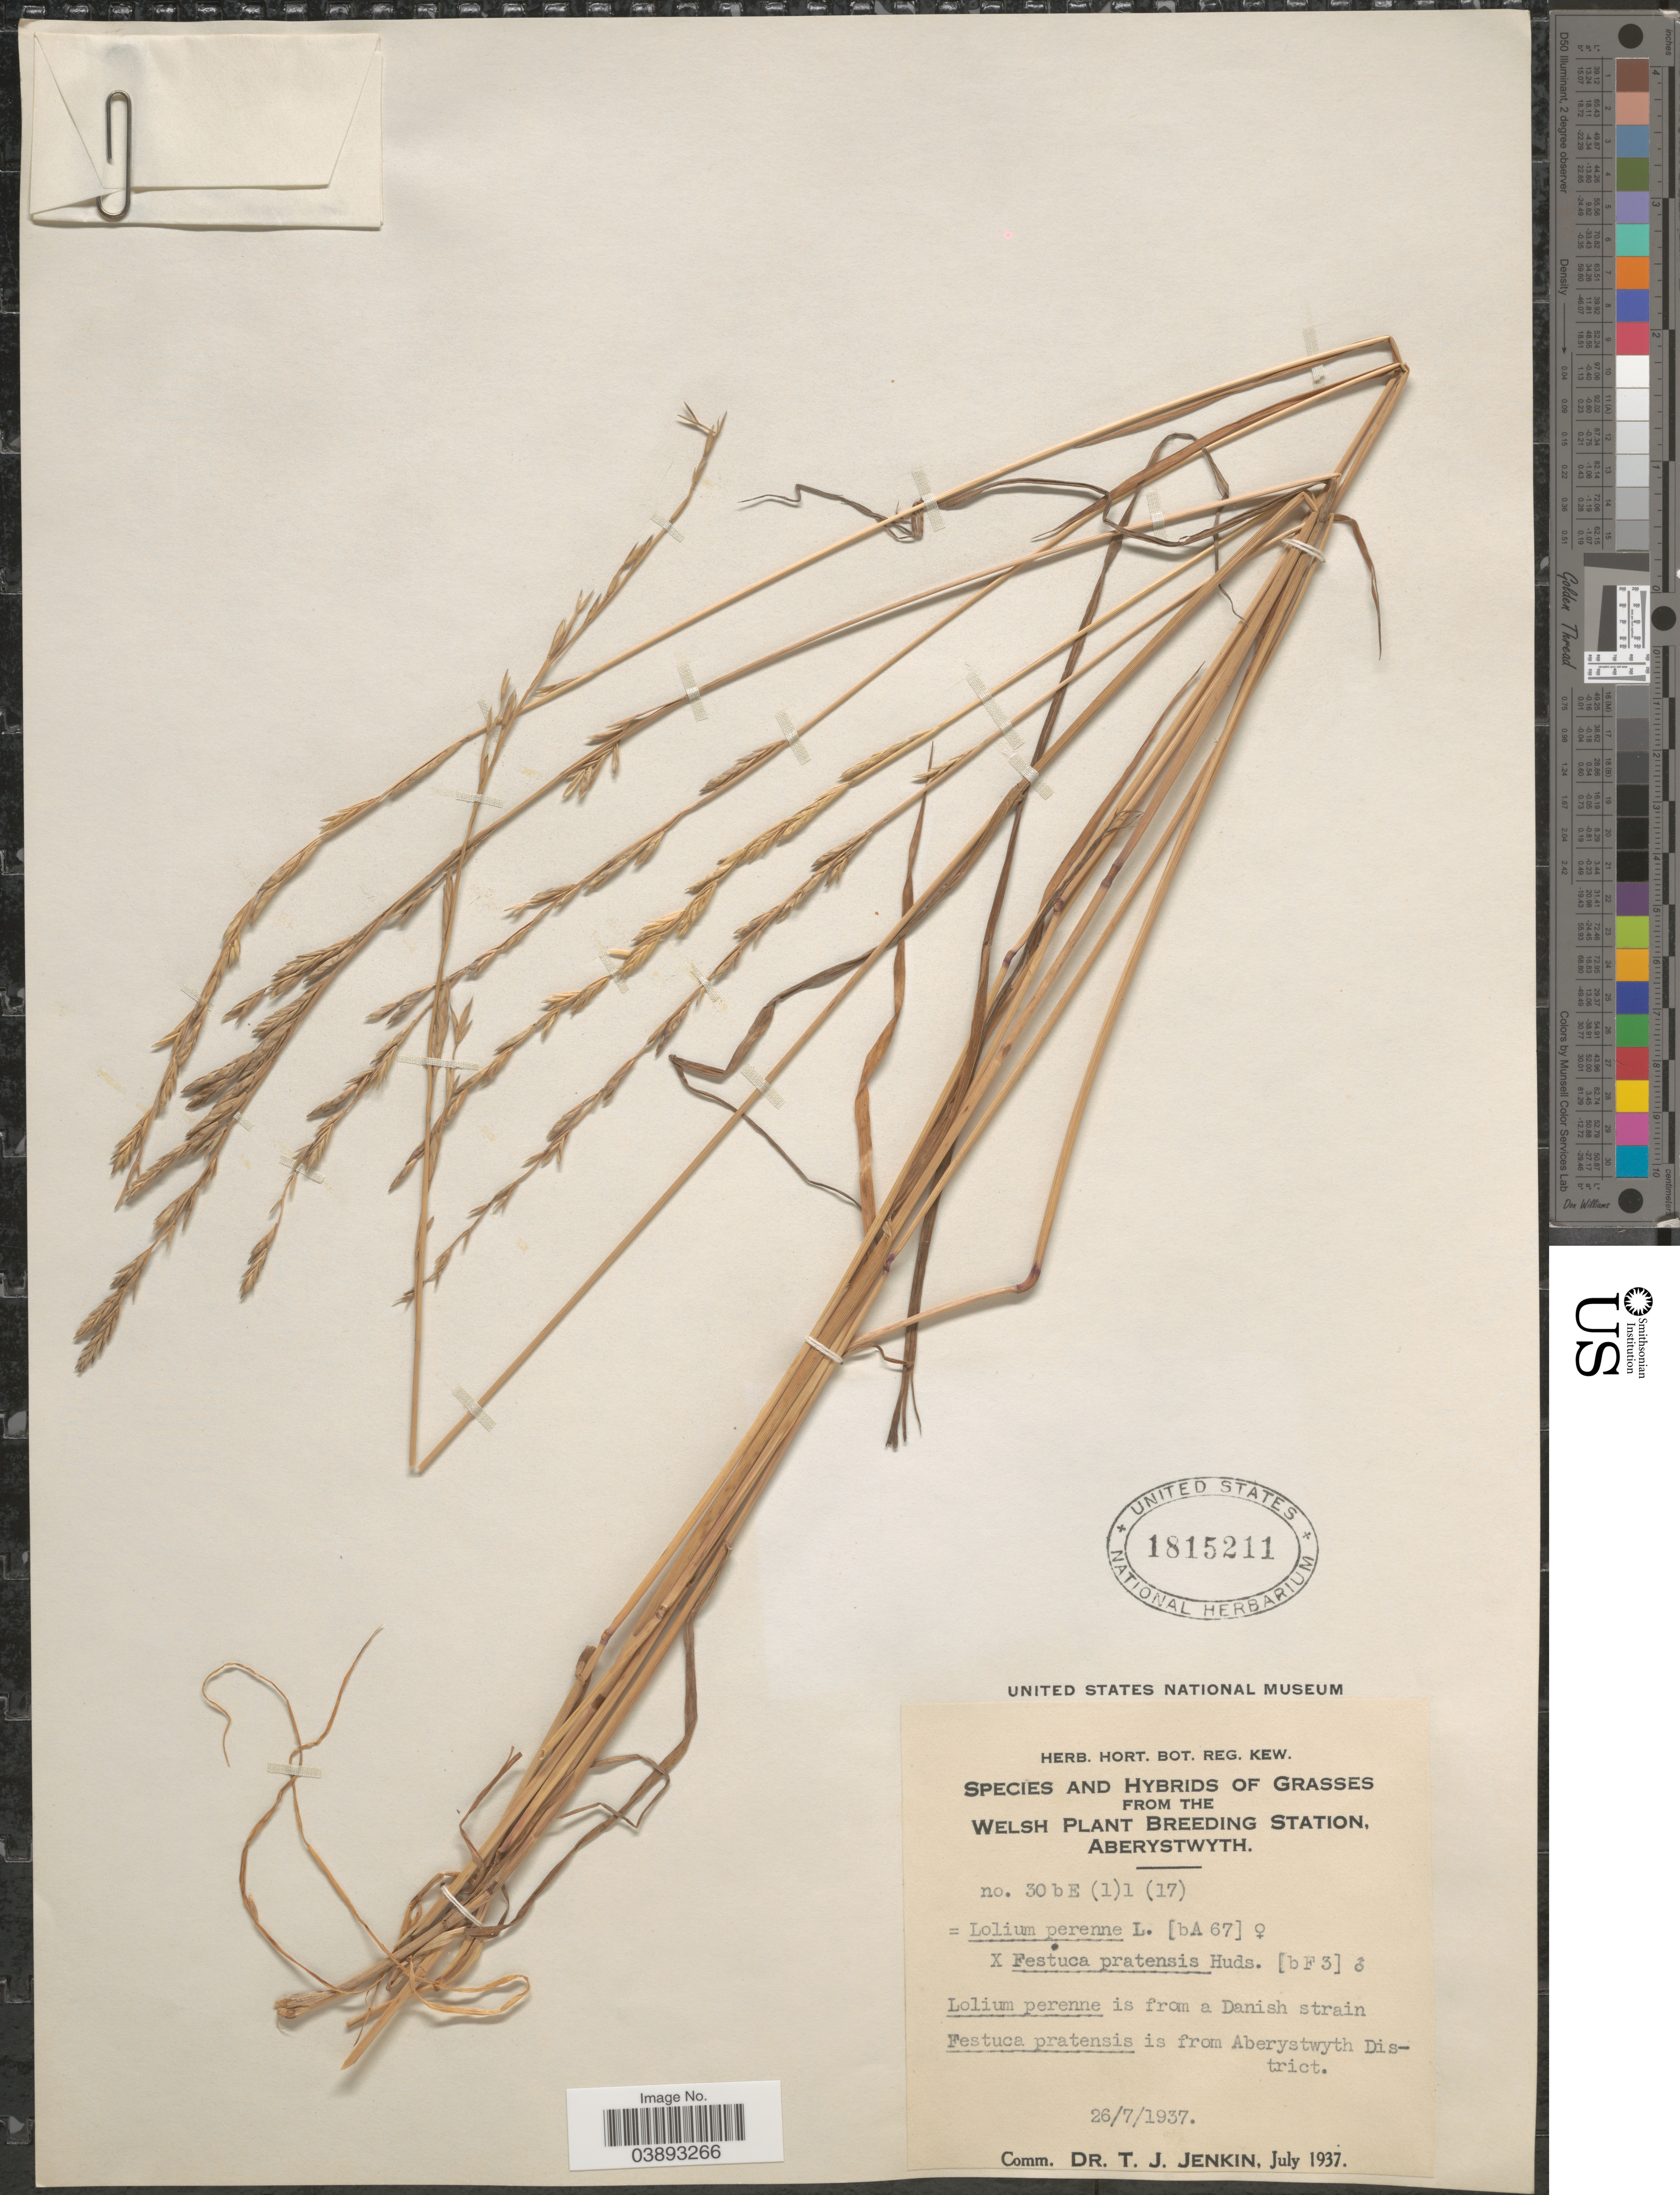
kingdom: Plantae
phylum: Tracheophyta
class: Liliopsida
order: Poales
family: Poaceae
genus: Lolium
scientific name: Lolium perenne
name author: L.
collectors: Ex herb. Hort. Bot. Reg. Kew.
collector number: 30bE (1)1(17)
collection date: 1937-07-26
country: United Kingdom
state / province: Wales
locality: Welsh Plant Breeding Station, Aberystwyth.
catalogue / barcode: US 1815211